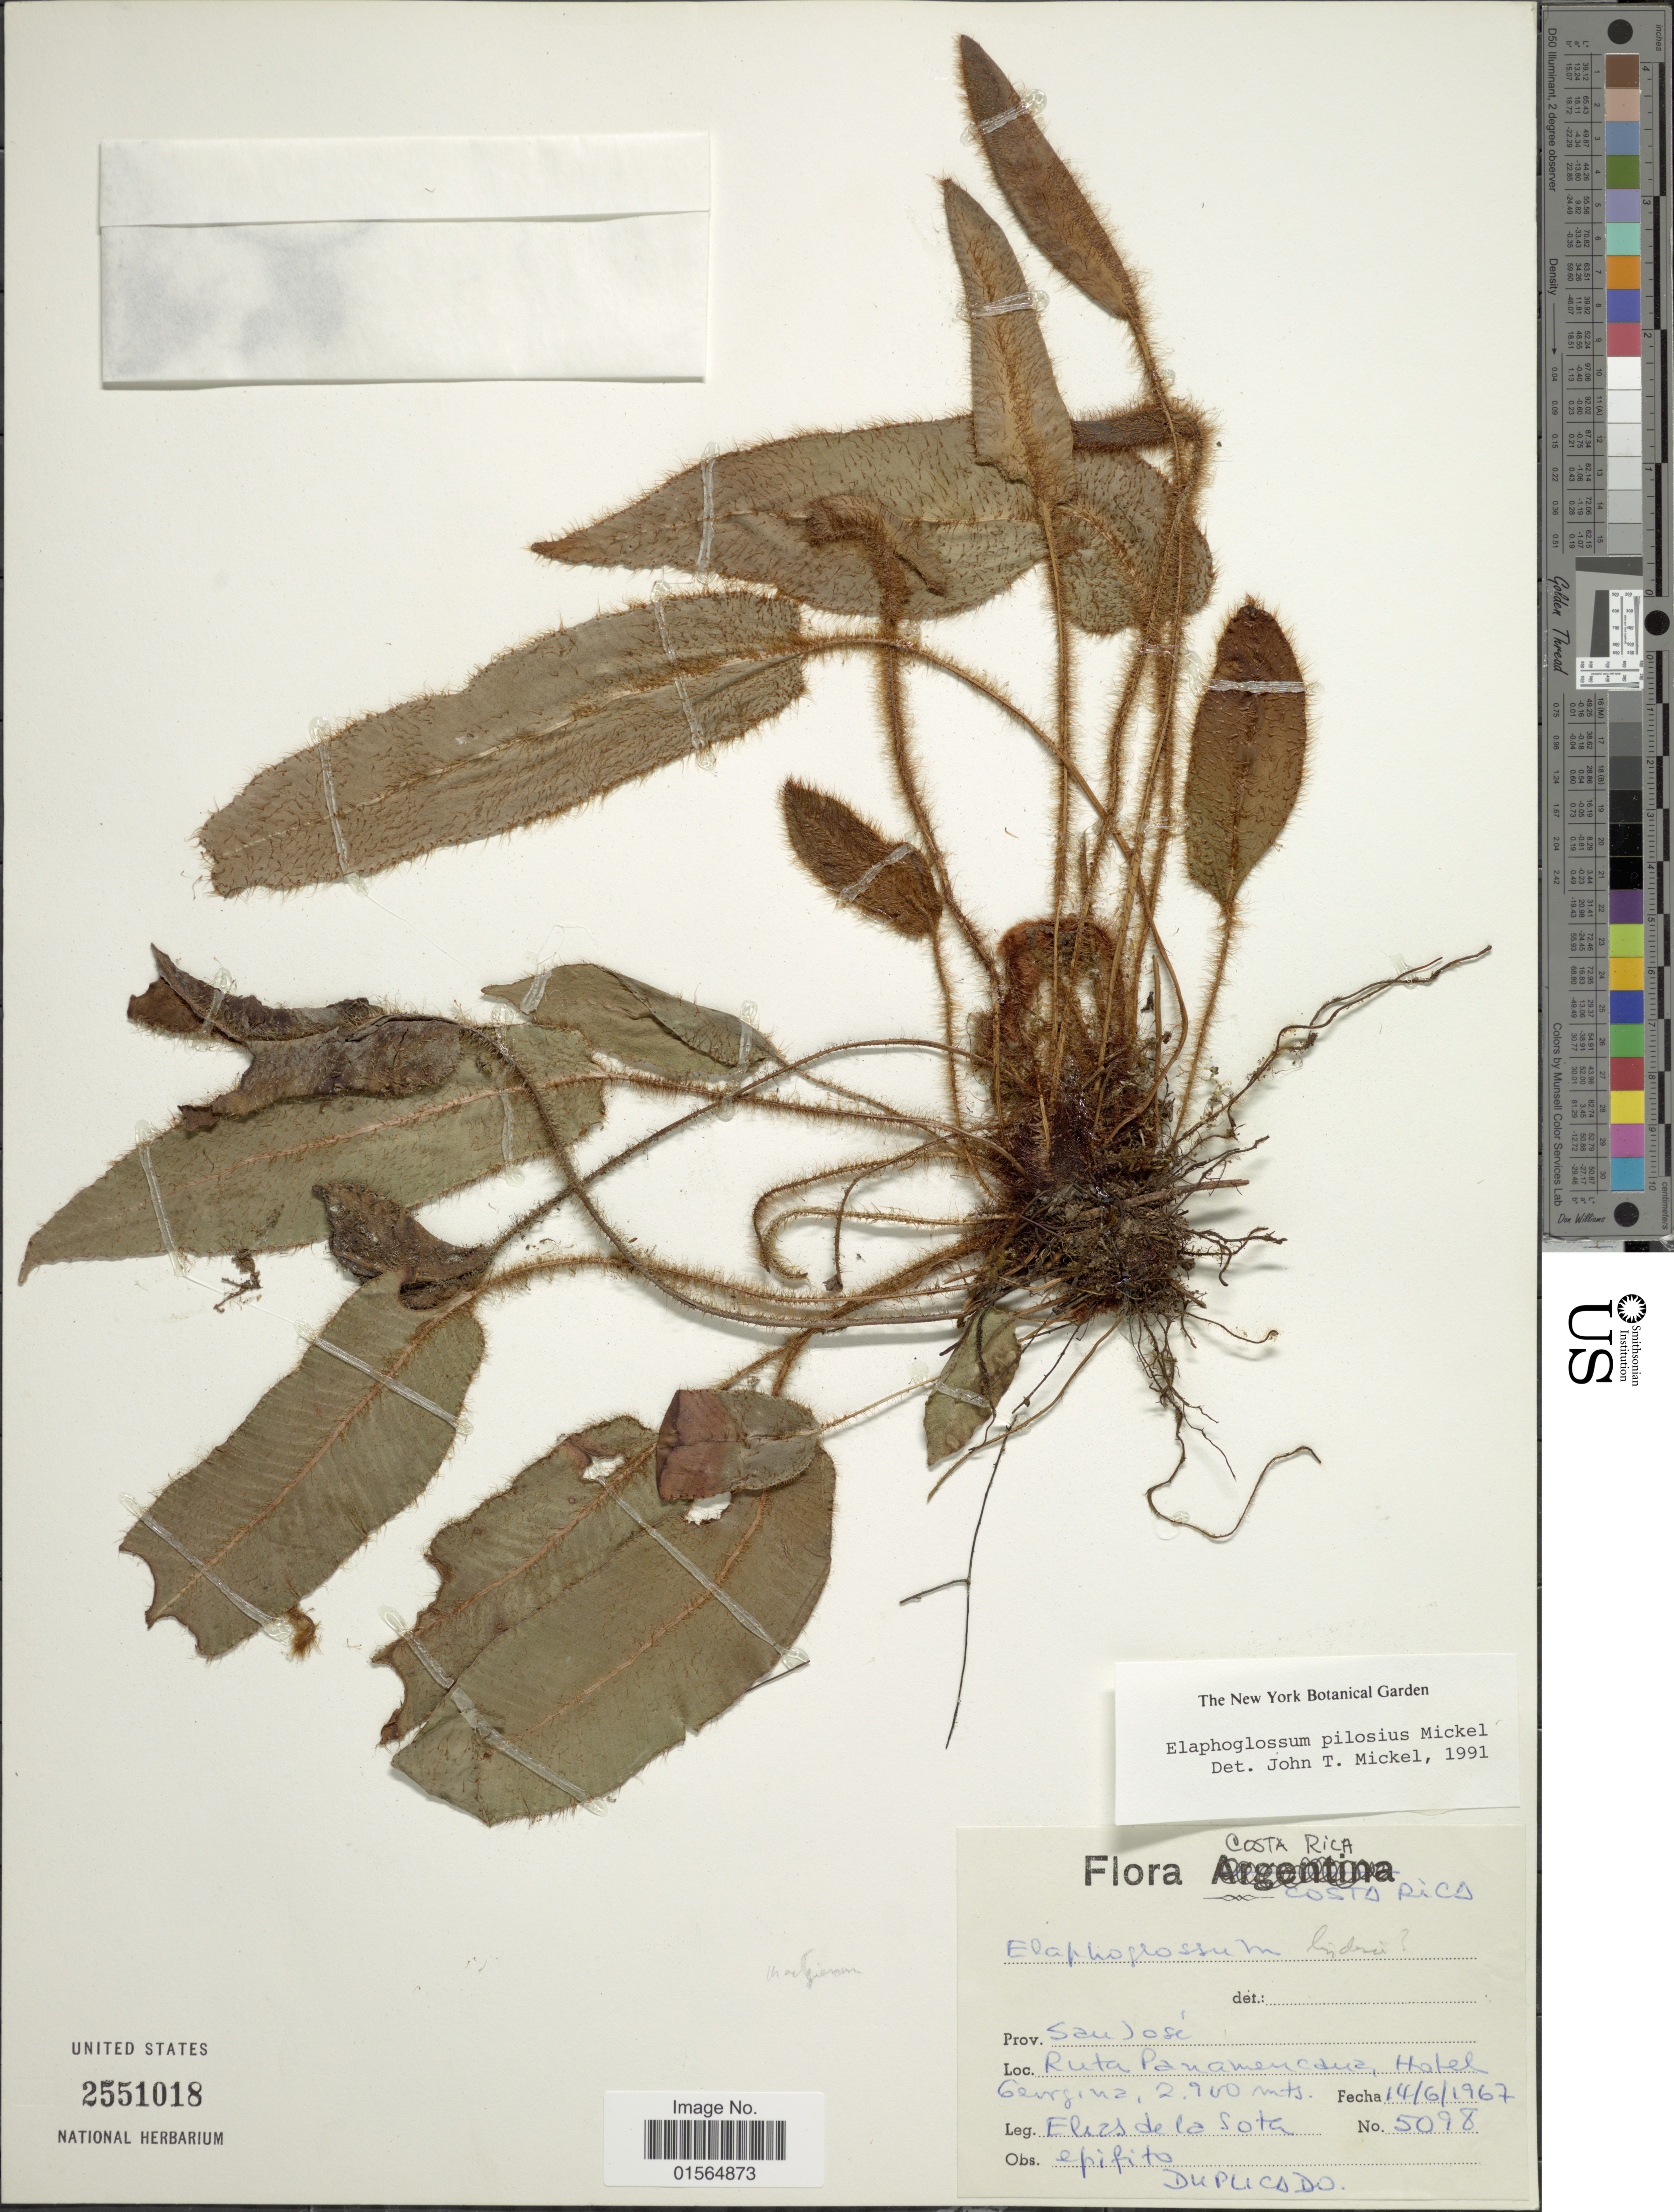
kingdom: Plantae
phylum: Tracheophyta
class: Polypodiopsida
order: Polypodiales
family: Dryopteridaceae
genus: Elaphoglossum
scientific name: Elaphoglossum pilosius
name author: Mickel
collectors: E. R. de la Sota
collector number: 5098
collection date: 1967-06-14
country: Costa Rica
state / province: San José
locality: Ruta Panamencaua, Hotel Georgina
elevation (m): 2900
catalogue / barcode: US 2551018